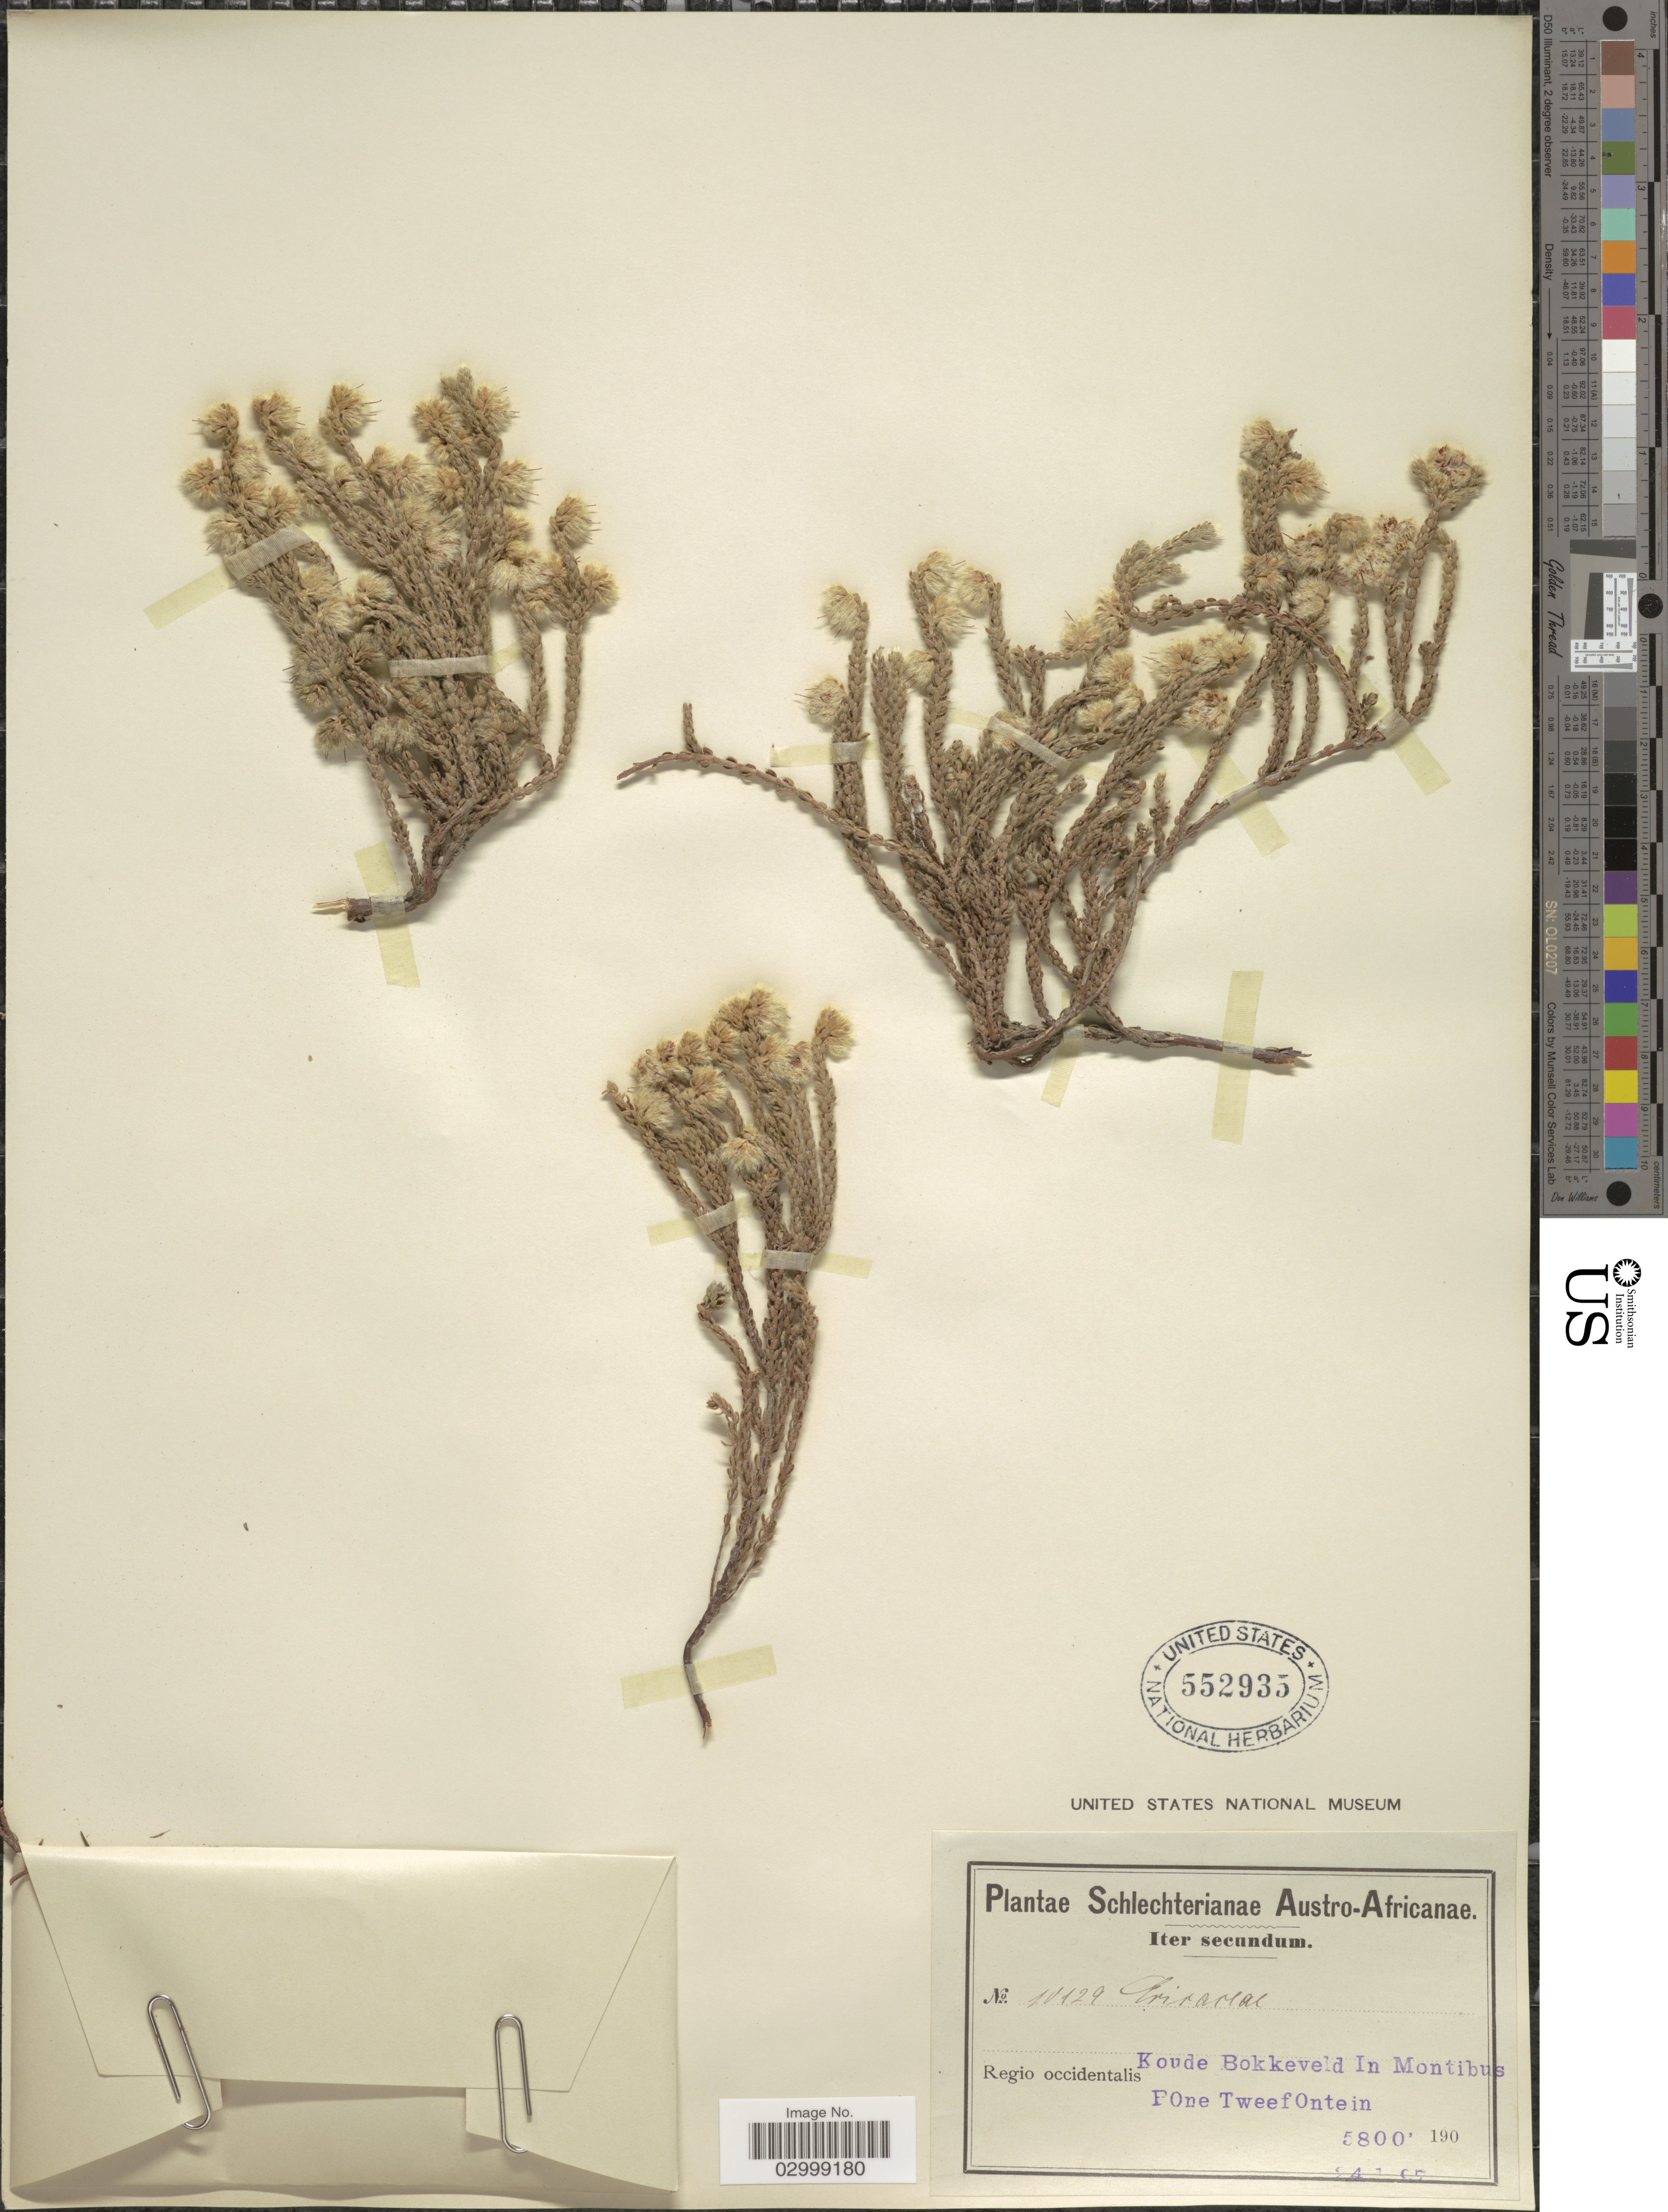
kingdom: Plantae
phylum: Tracheophyta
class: Magnoliopsida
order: Ericales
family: Ericaceae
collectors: Schlechter, --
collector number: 10129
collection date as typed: Transcribed d/m/y: 24/1/95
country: South Africa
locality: Austro-Africanae, Regio occidentalis, Koude Bokkeveld in Montibus, Pone Tweefontein.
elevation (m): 1768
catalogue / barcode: US 552935